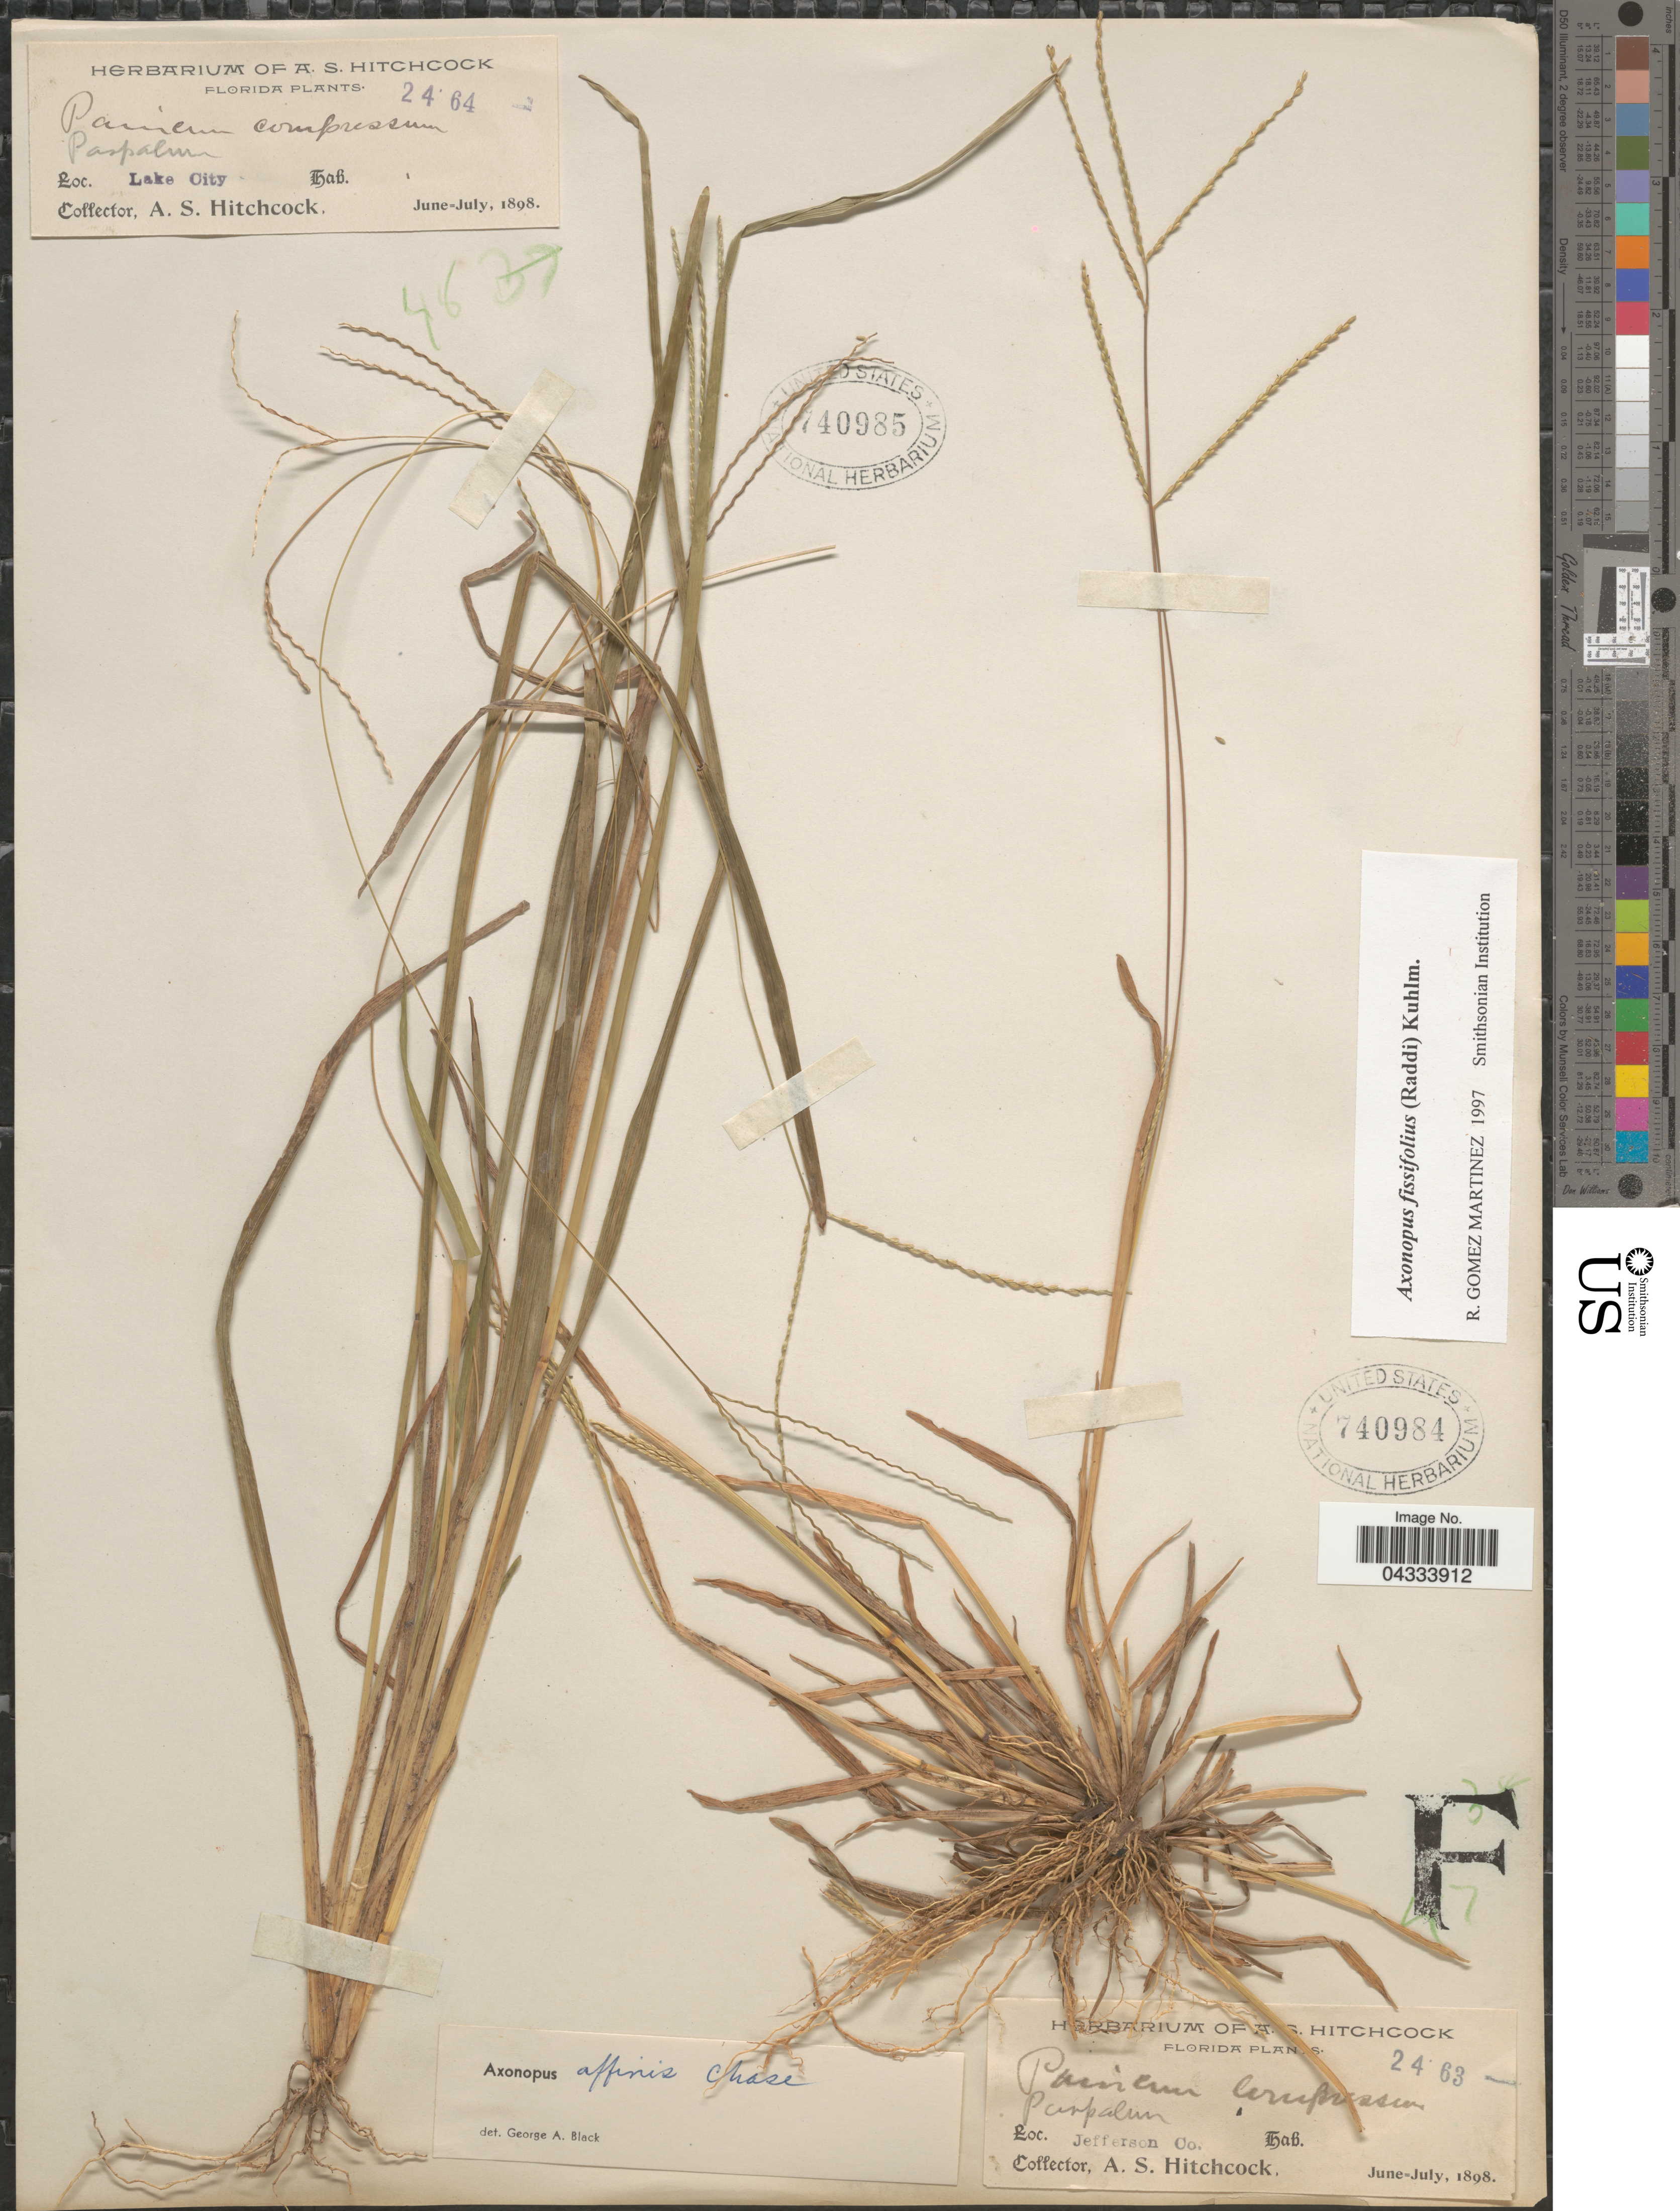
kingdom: Plantae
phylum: Tracheophyta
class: Liliopsida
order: Poales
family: Poaceae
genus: Axonopus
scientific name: Axonopus fissifolius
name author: (Raddi) Kuhlm.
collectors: A. S. Hitchcock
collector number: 2463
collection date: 1898-06/1898-07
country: United States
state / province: Florida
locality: Jefferson Co.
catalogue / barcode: US 740984-2